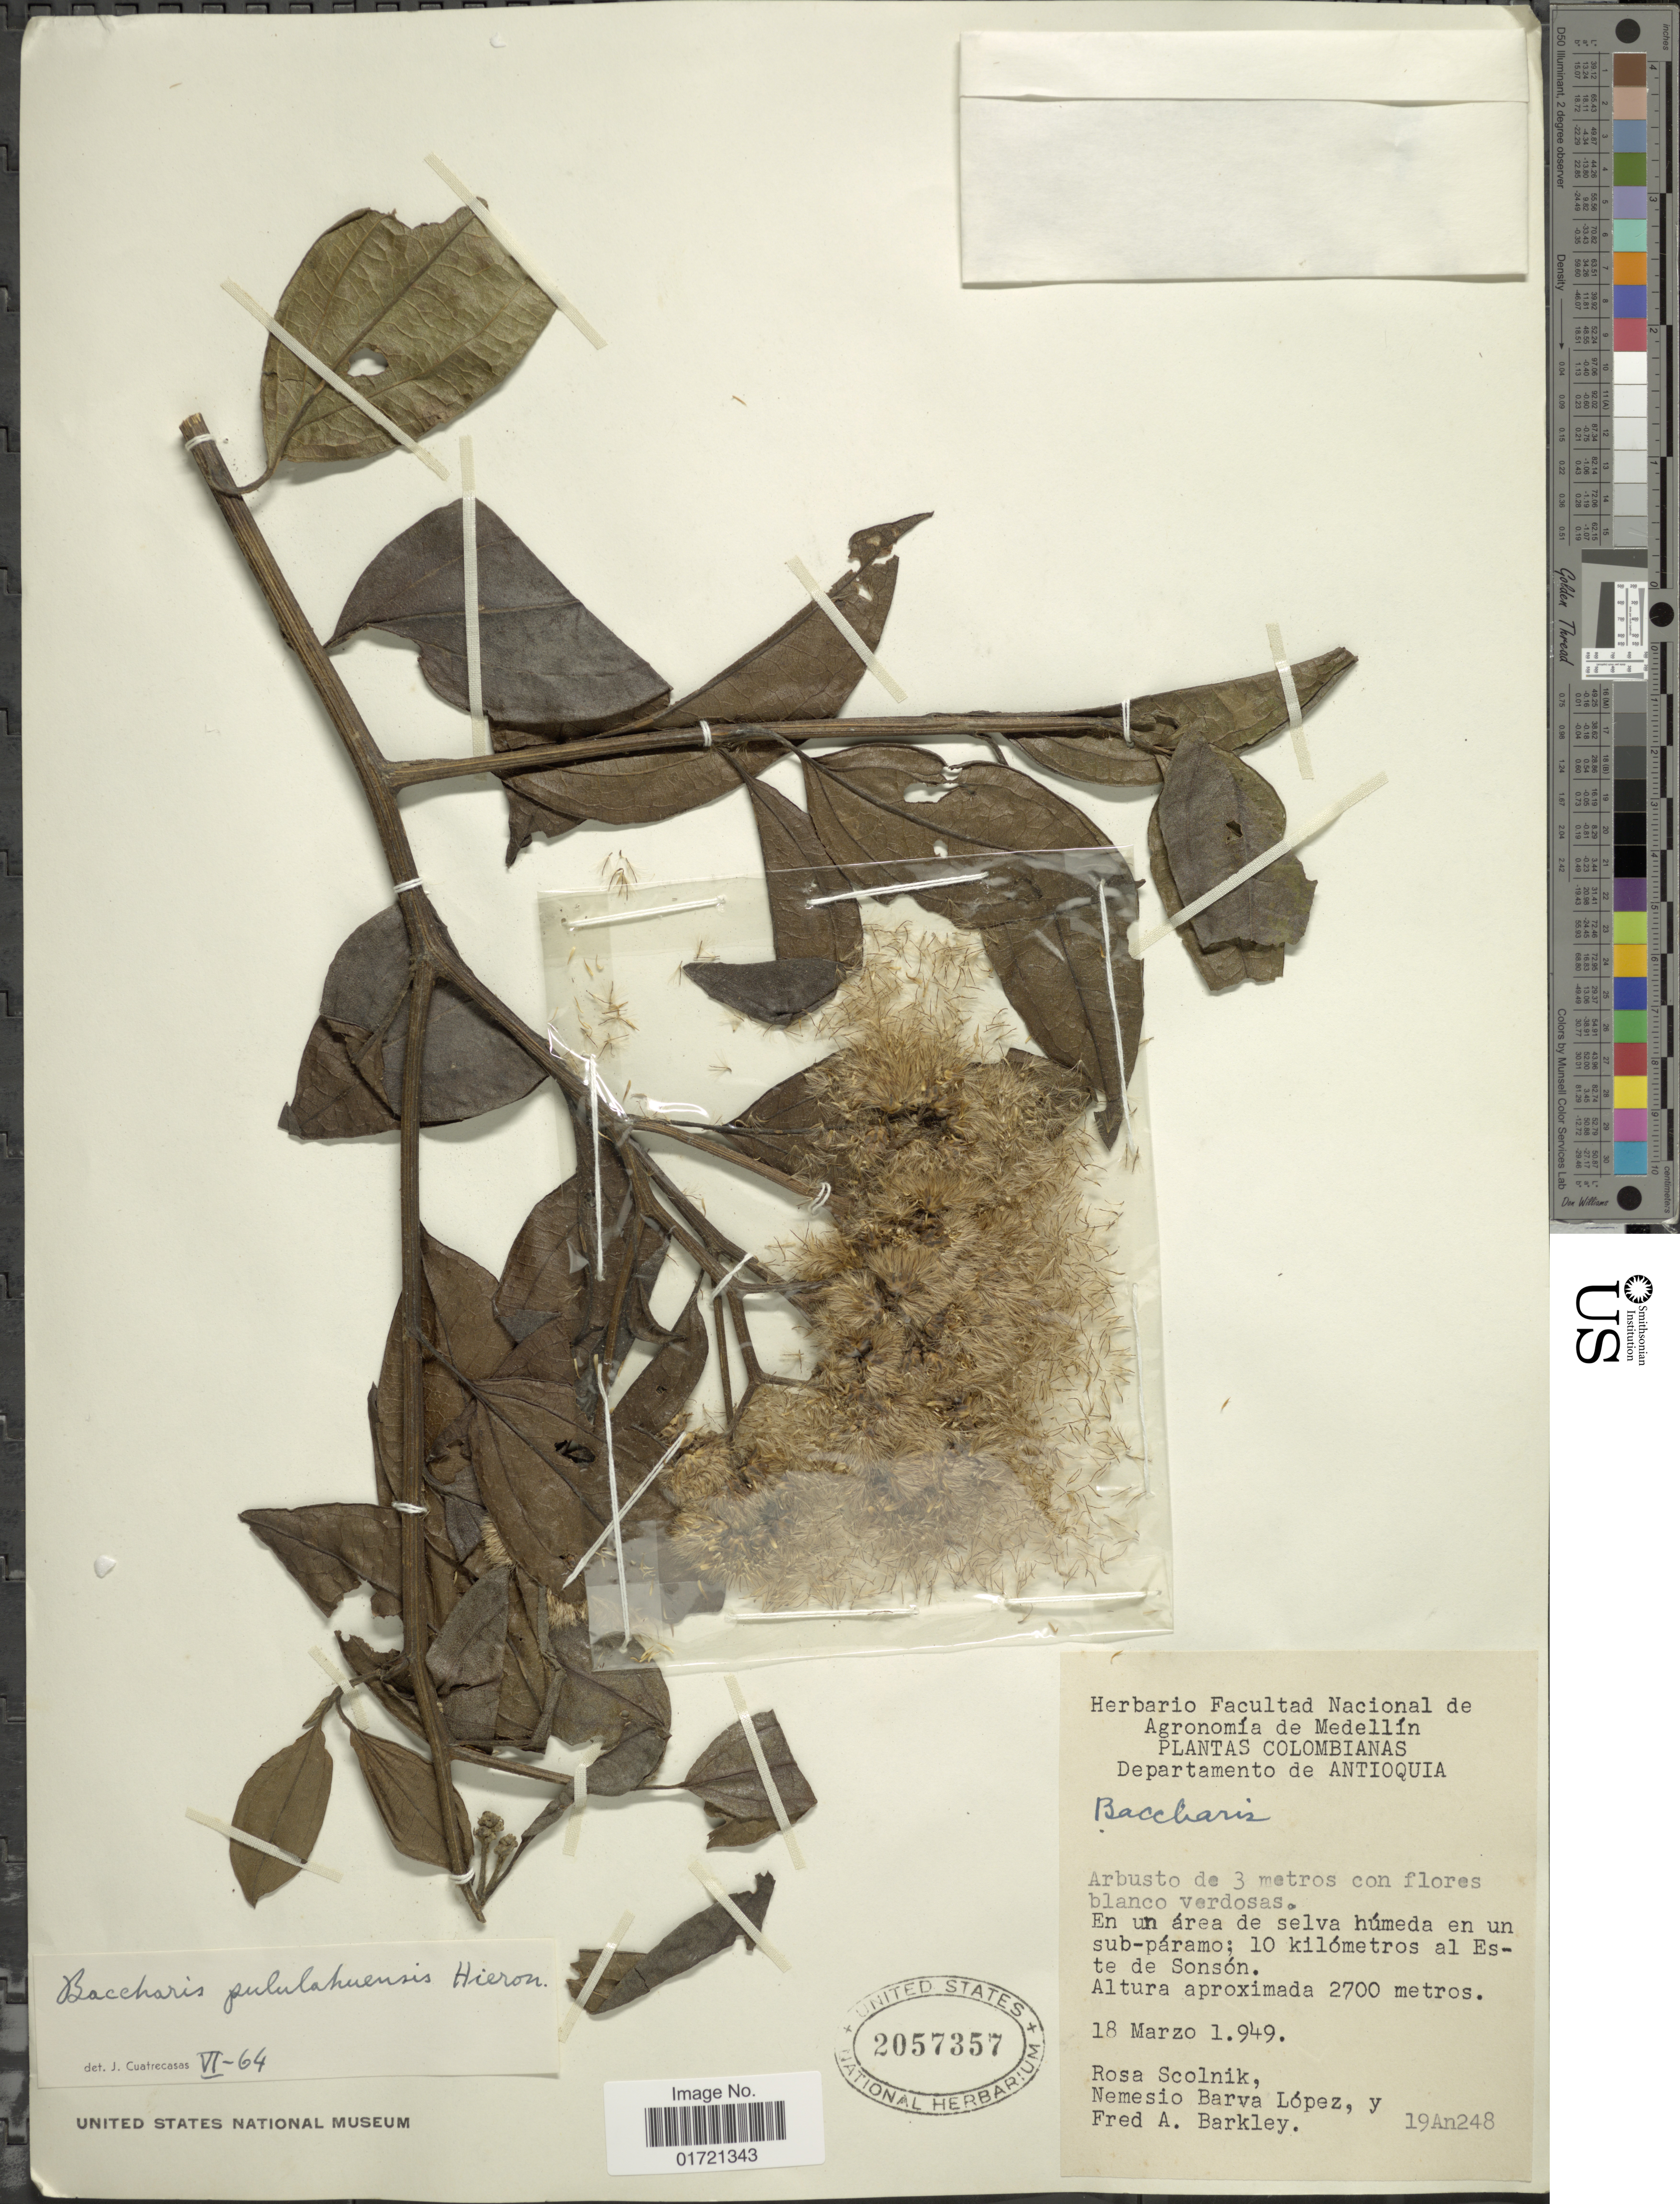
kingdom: Plantae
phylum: Tracheophyta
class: Magnoliopsida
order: Asterales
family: Asteraceae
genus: Baccharis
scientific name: Baccharis pululahuensis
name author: Hieron.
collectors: R. Scolnik, N. Lopez & F. A. Barkley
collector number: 19An248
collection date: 1949-03-18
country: Colombia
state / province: Antioquia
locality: Departamento de Antioquia. En un 5rea de selva húmeda en un sub-páramo; 10 kilómetros al Este de Sonsón.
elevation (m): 2700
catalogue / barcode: US 2057357